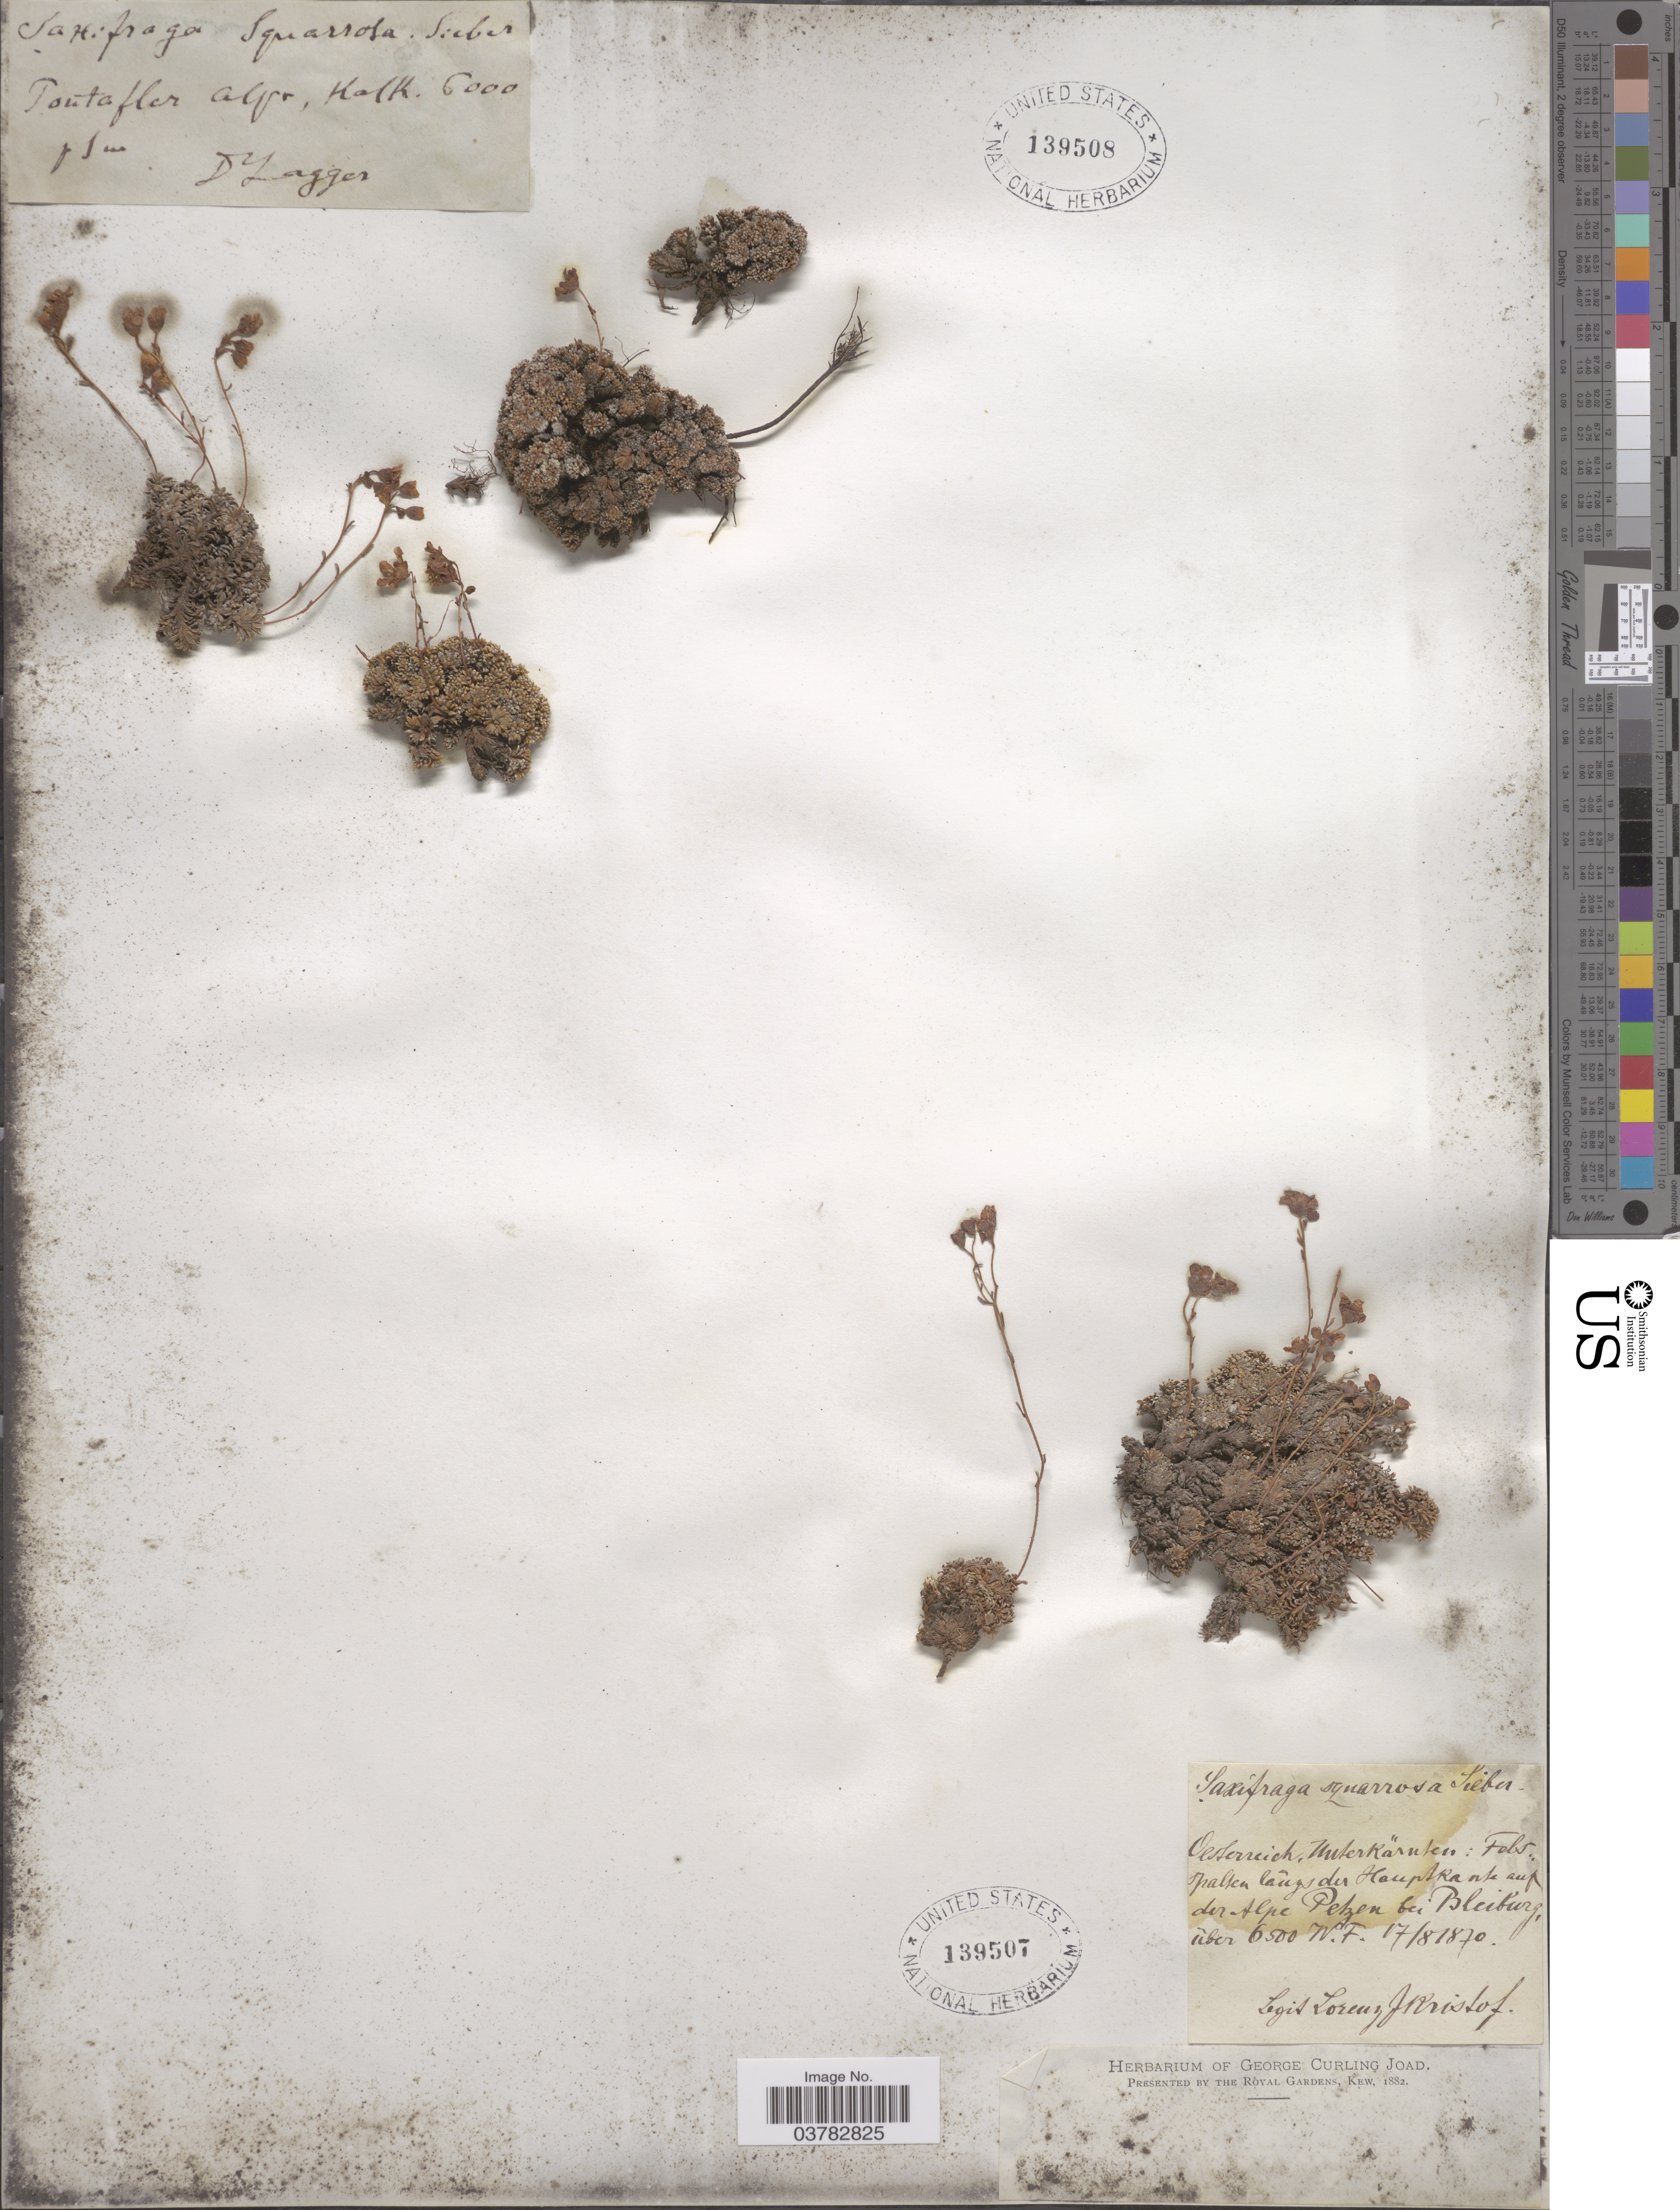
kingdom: Plantae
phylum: Tracheophyta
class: Magnoliopsida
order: Saxifragales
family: Saxifragaceae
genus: Saxifraga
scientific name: Saxifraga squarrosa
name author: Sieber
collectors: F. J. Lagger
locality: Toútafler [interpreted] alps, Kalk.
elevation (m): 6000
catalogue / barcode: US 139508